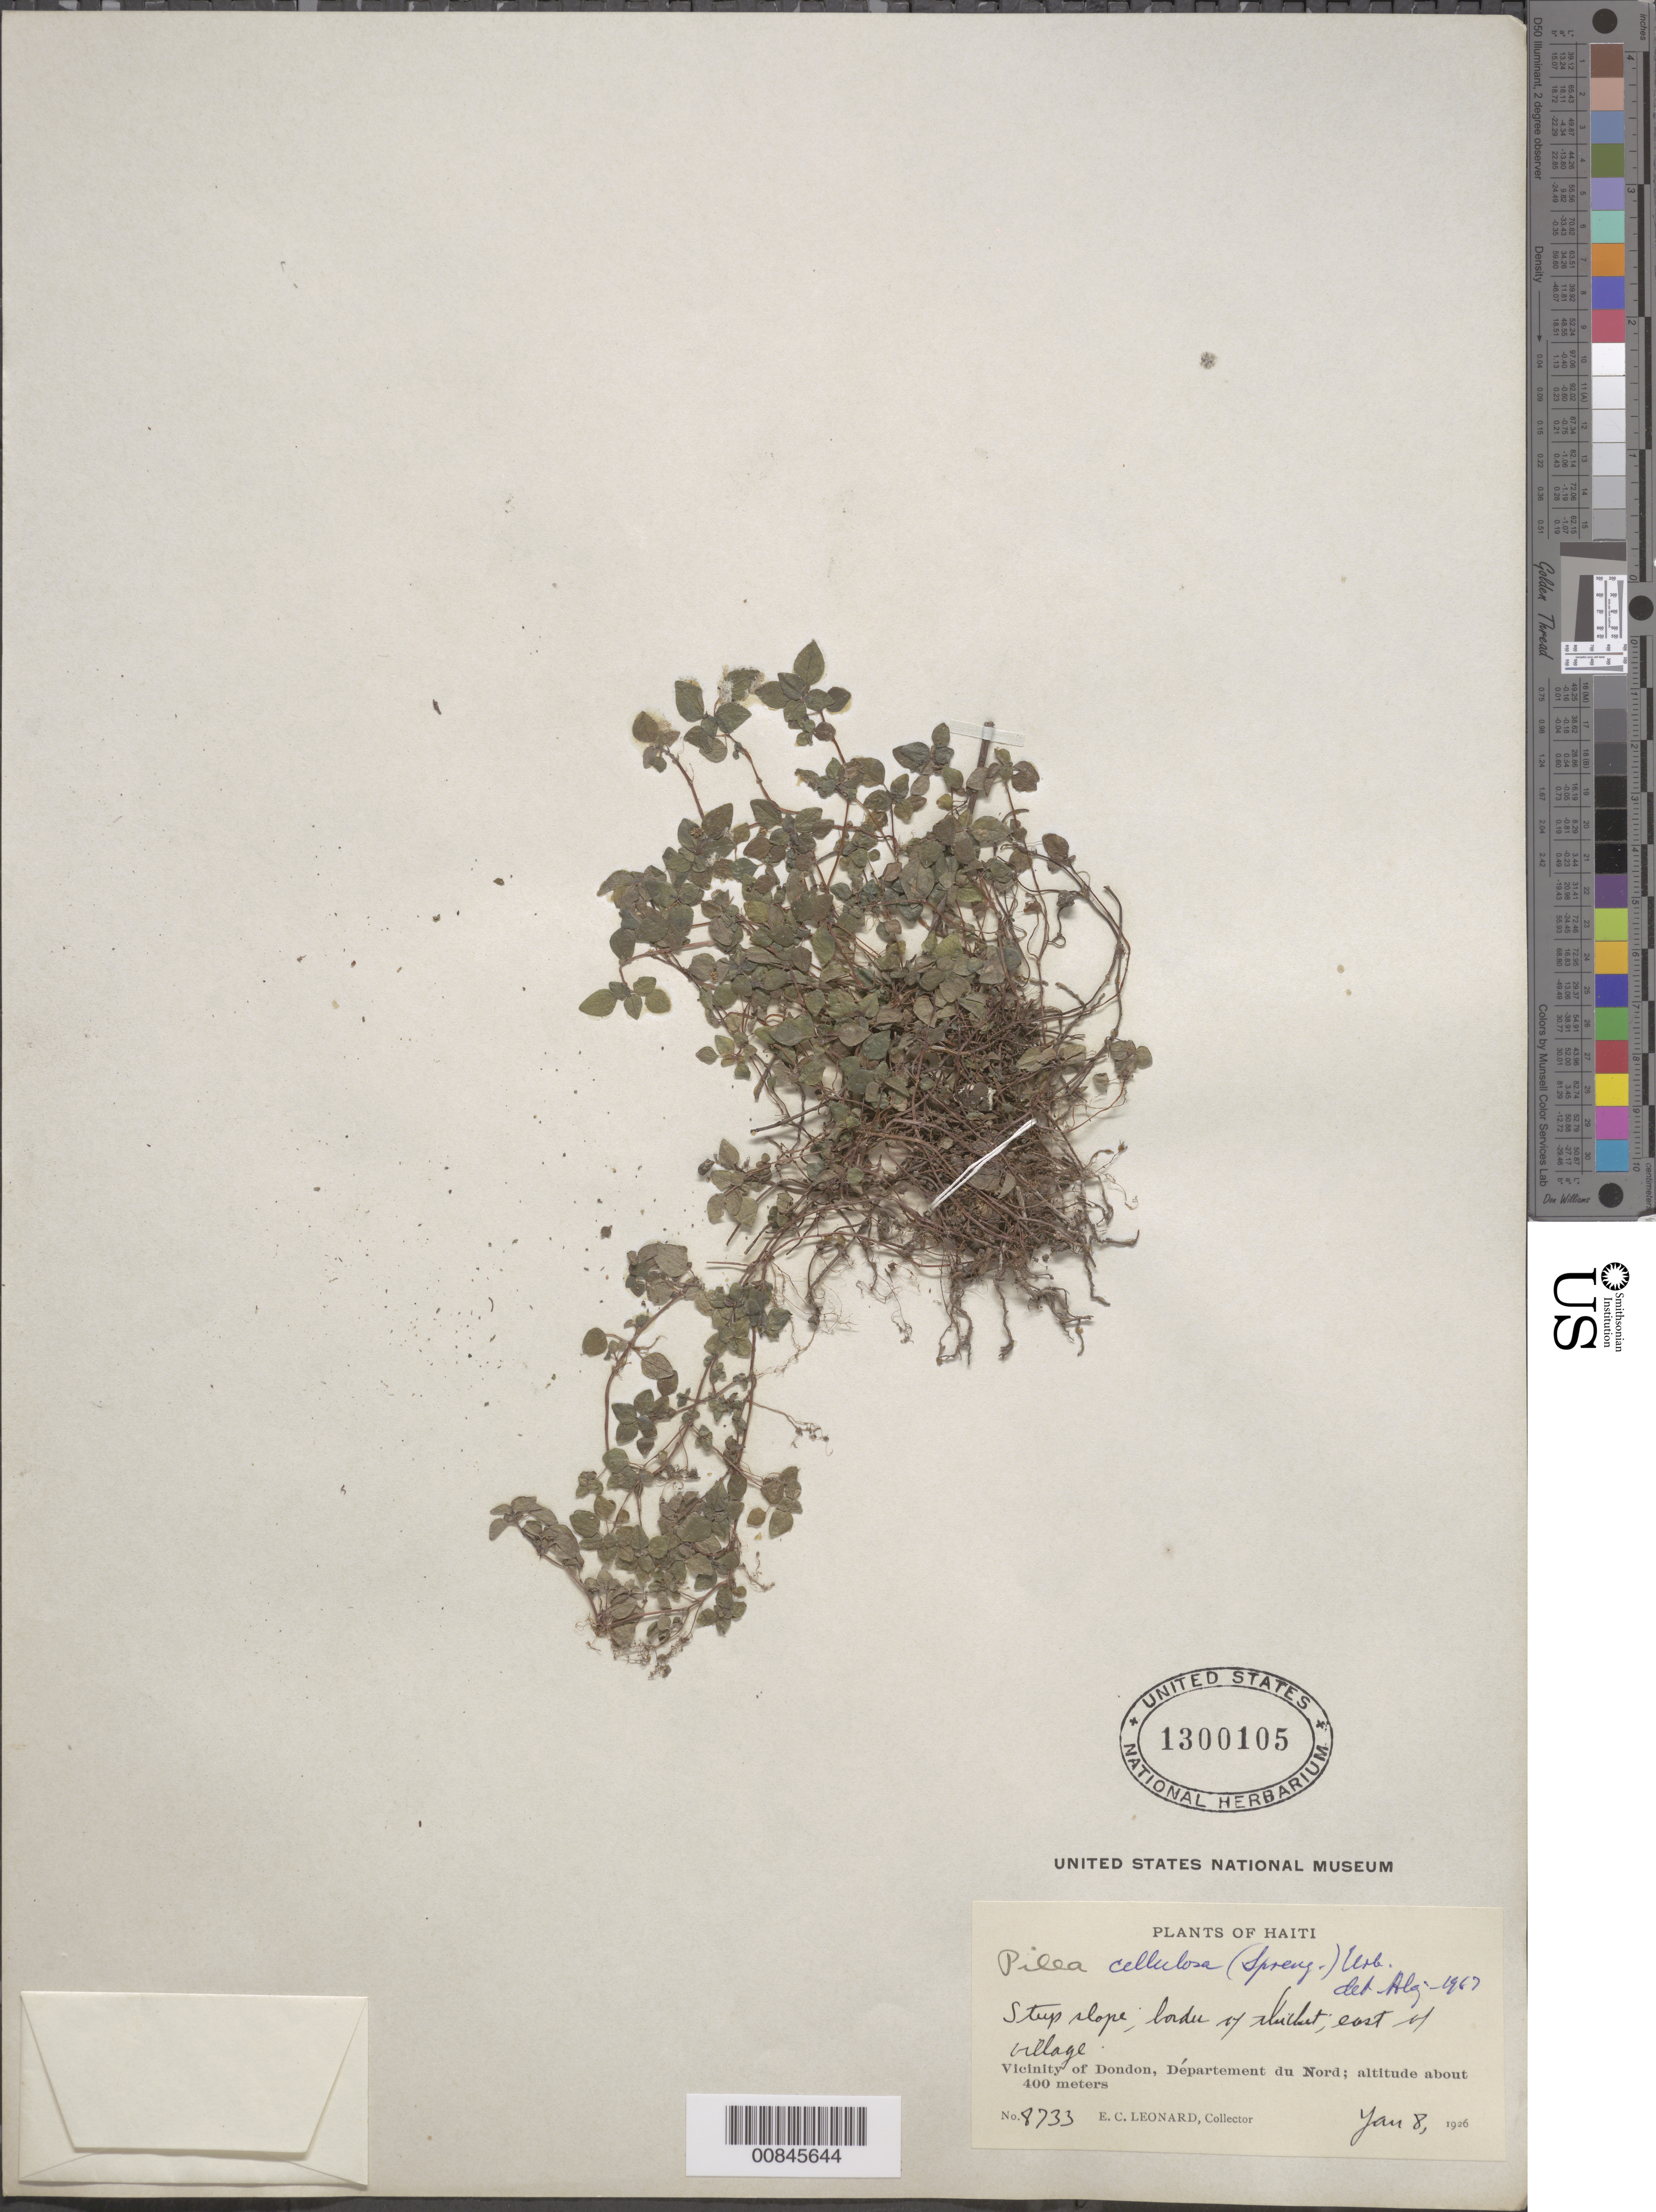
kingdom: Plantae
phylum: Tracheophyta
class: Magnoliopsida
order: Rosales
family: Urticaceae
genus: Pilea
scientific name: Pilea cellulosa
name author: Urb.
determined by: Liogier, Alain H.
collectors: E. C. Leonard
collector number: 8733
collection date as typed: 08 Jan 1926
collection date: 1926-01-08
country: Haiti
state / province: Nord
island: Hispaniola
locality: Steep slope east of Dondon.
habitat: Border of thicket on steep slope.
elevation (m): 400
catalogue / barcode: US 1300105